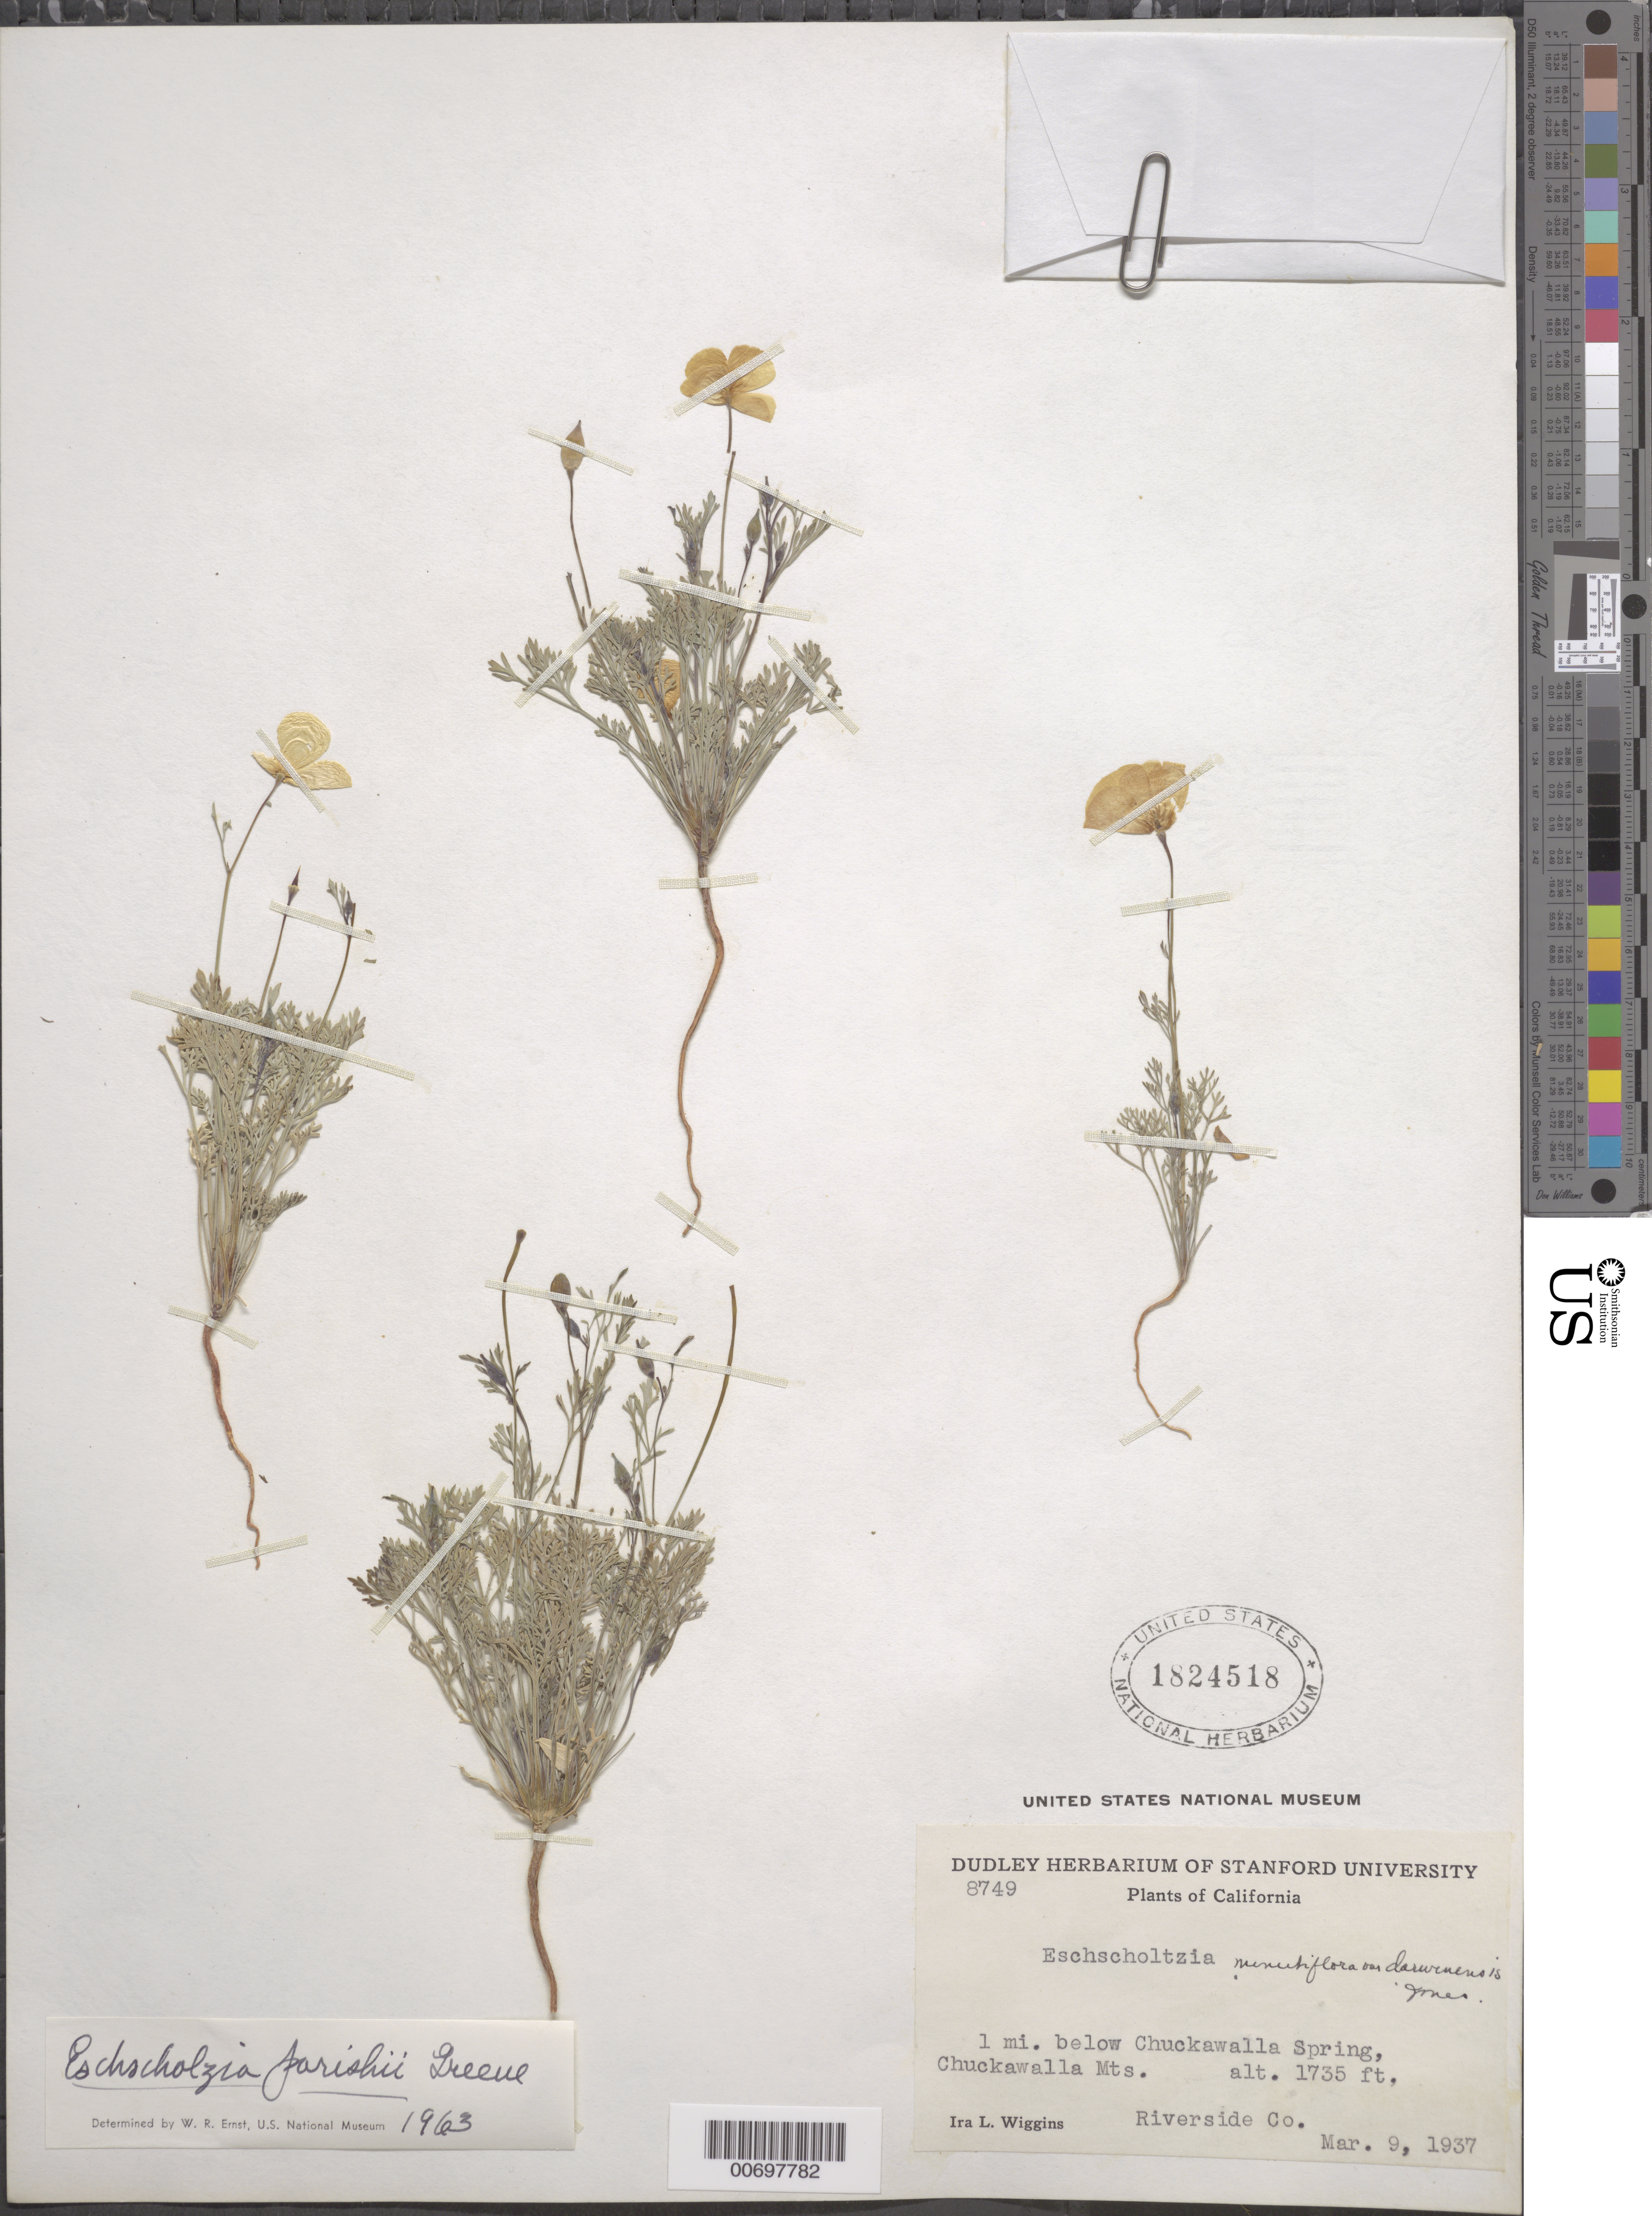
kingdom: Plantae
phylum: Tracheophyta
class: Magnoliopsida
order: Ranunculales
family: Papaveraceae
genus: Eschscholzia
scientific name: Eschscholzia parishii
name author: Greene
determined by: Ernst, W. R., (US), NMNH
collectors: I. L. Wiggins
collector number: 8749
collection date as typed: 09 Mar 1937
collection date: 1937-03-09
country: United States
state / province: California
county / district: Riverside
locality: Base of hills 1 mi. S of Russell Peak, 5 mi. N. of Lakeview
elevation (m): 529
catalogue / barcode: US 1824518